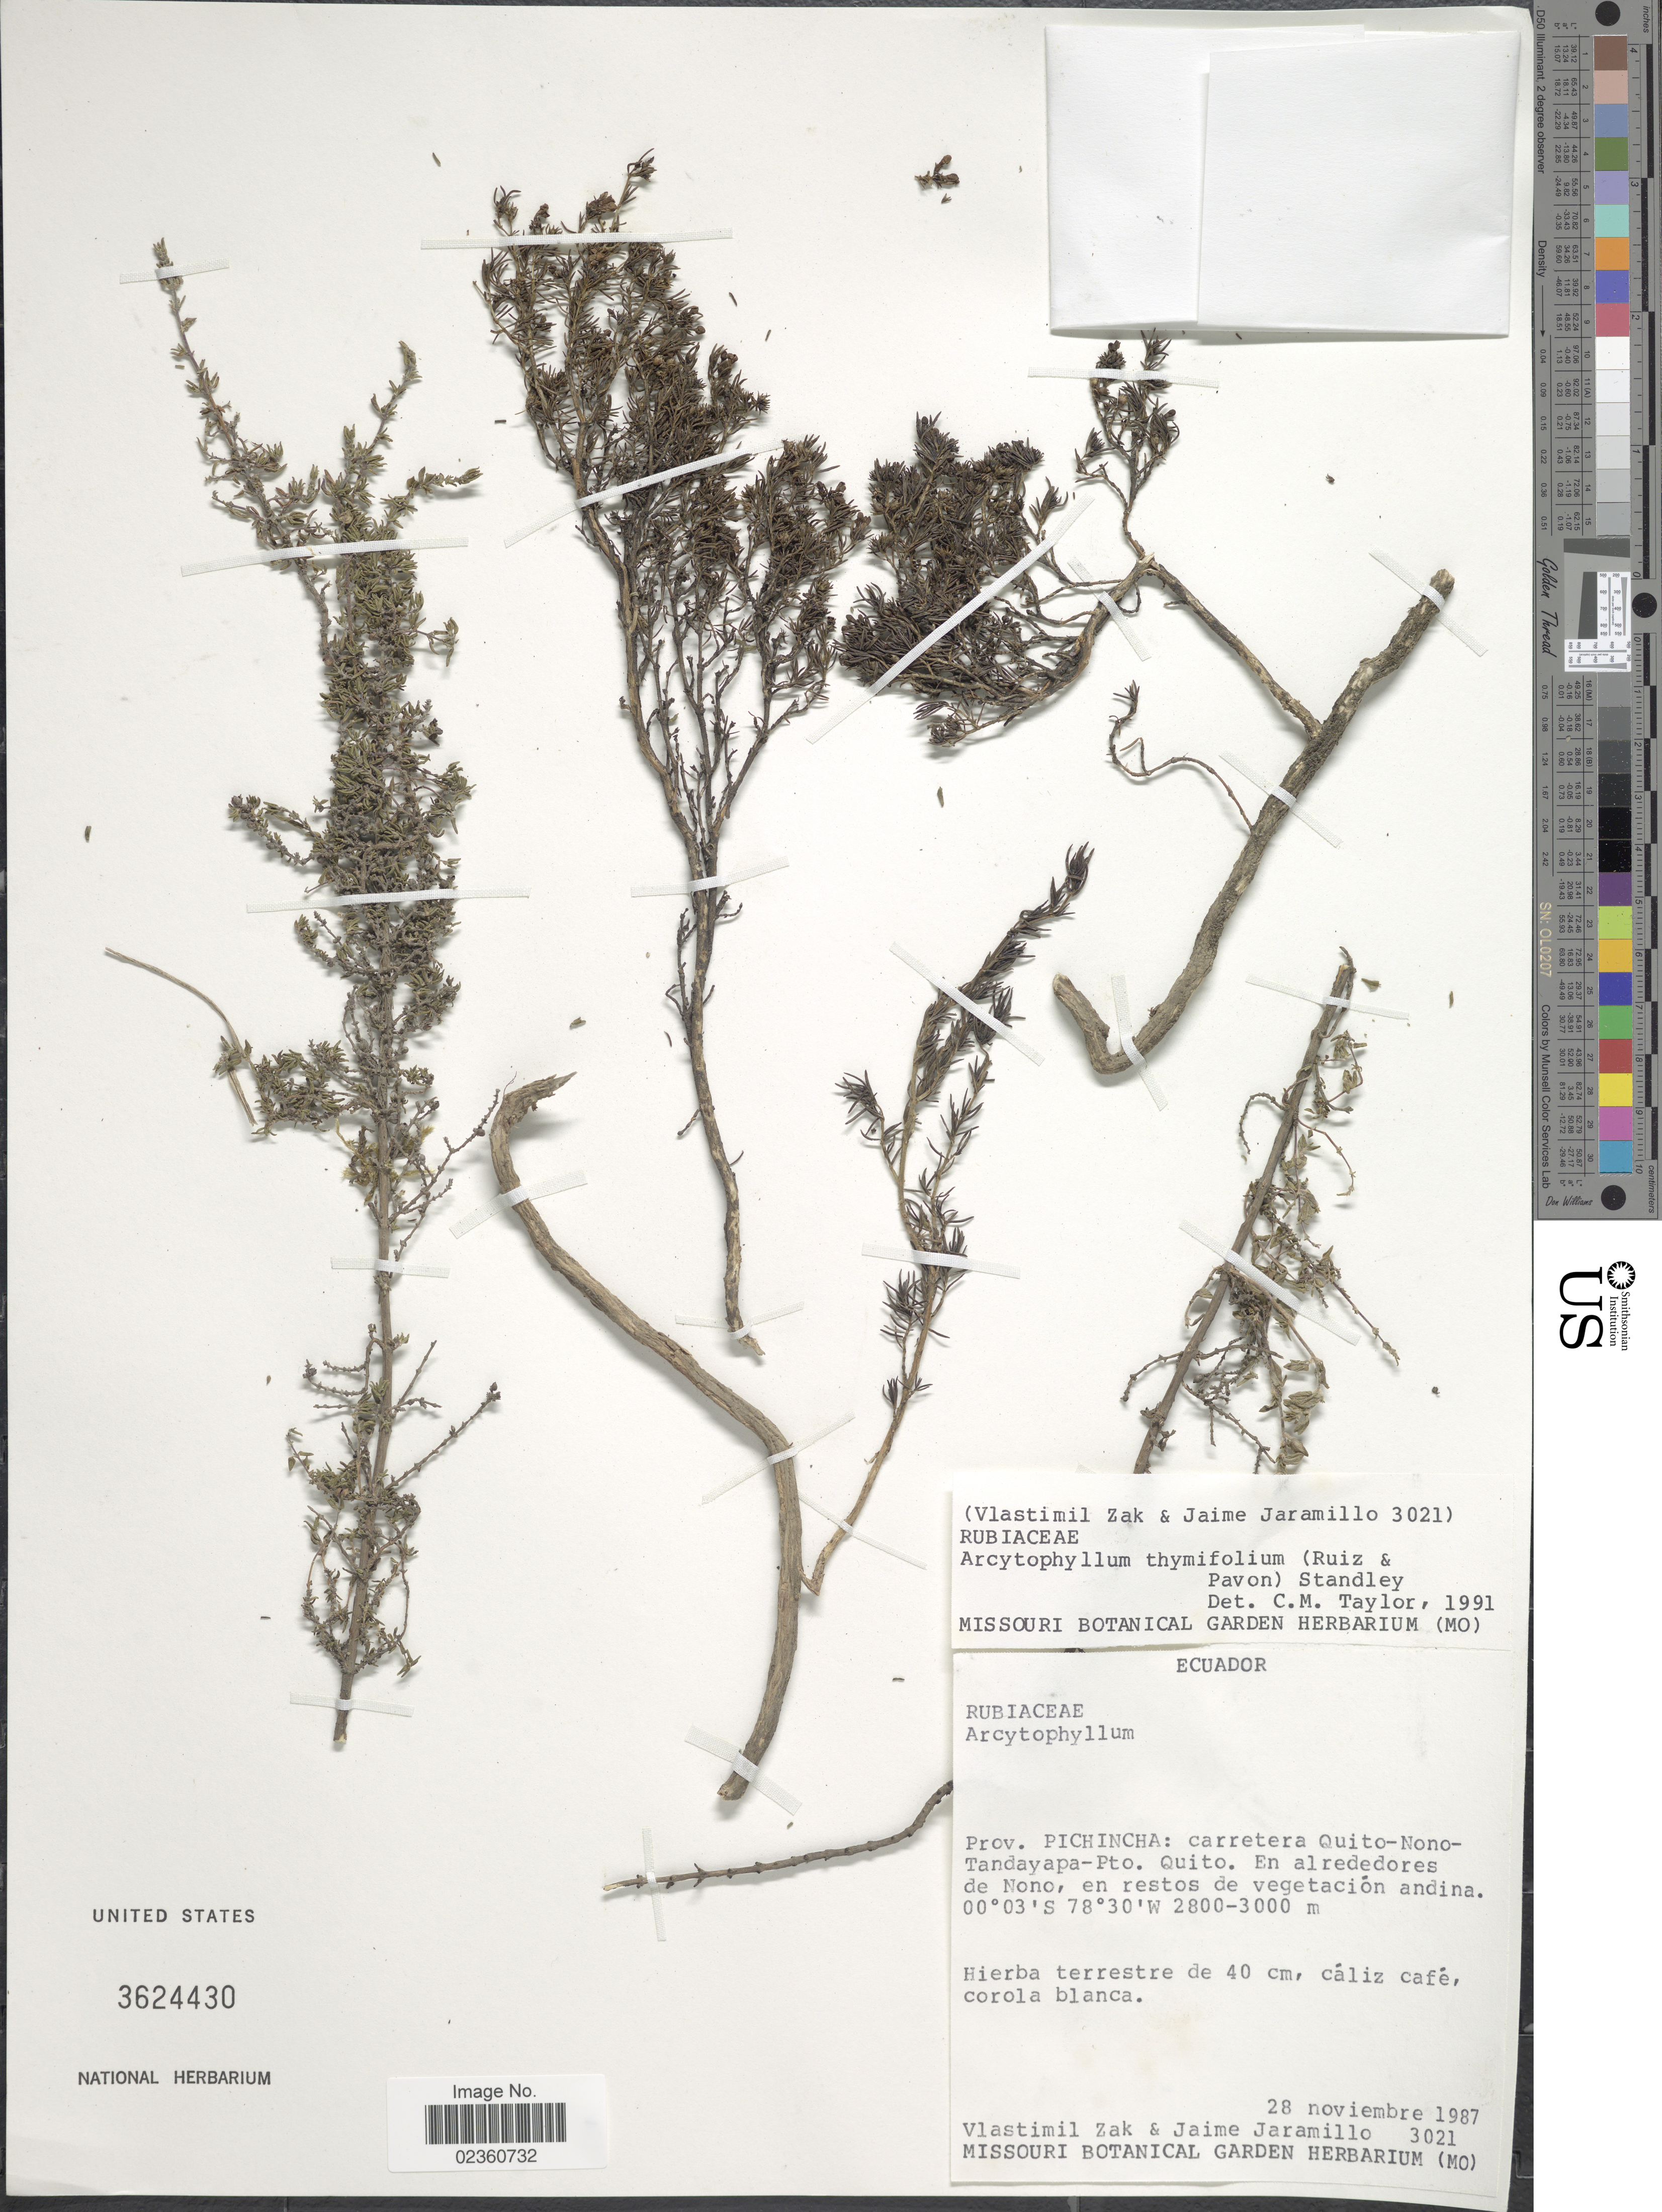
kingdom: Plantae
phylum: Tracheophyta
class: Magnoliopsida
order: Gentianales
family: Rubiaceae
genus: Arcytophyllum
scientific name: Arcytophyllum thymifolium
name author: (Ruiz & Pav.) Standl.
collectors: V. Zak & J. Jaramillo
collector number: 3021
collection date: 1987-11-28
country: Ecuador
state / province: Pichincha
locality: Carretera Quito-Nono-Tandayapa-Pto. Quito. En alrededores de Nono, en restos de vegetación andina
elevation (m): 2800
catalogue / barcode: US 3624430